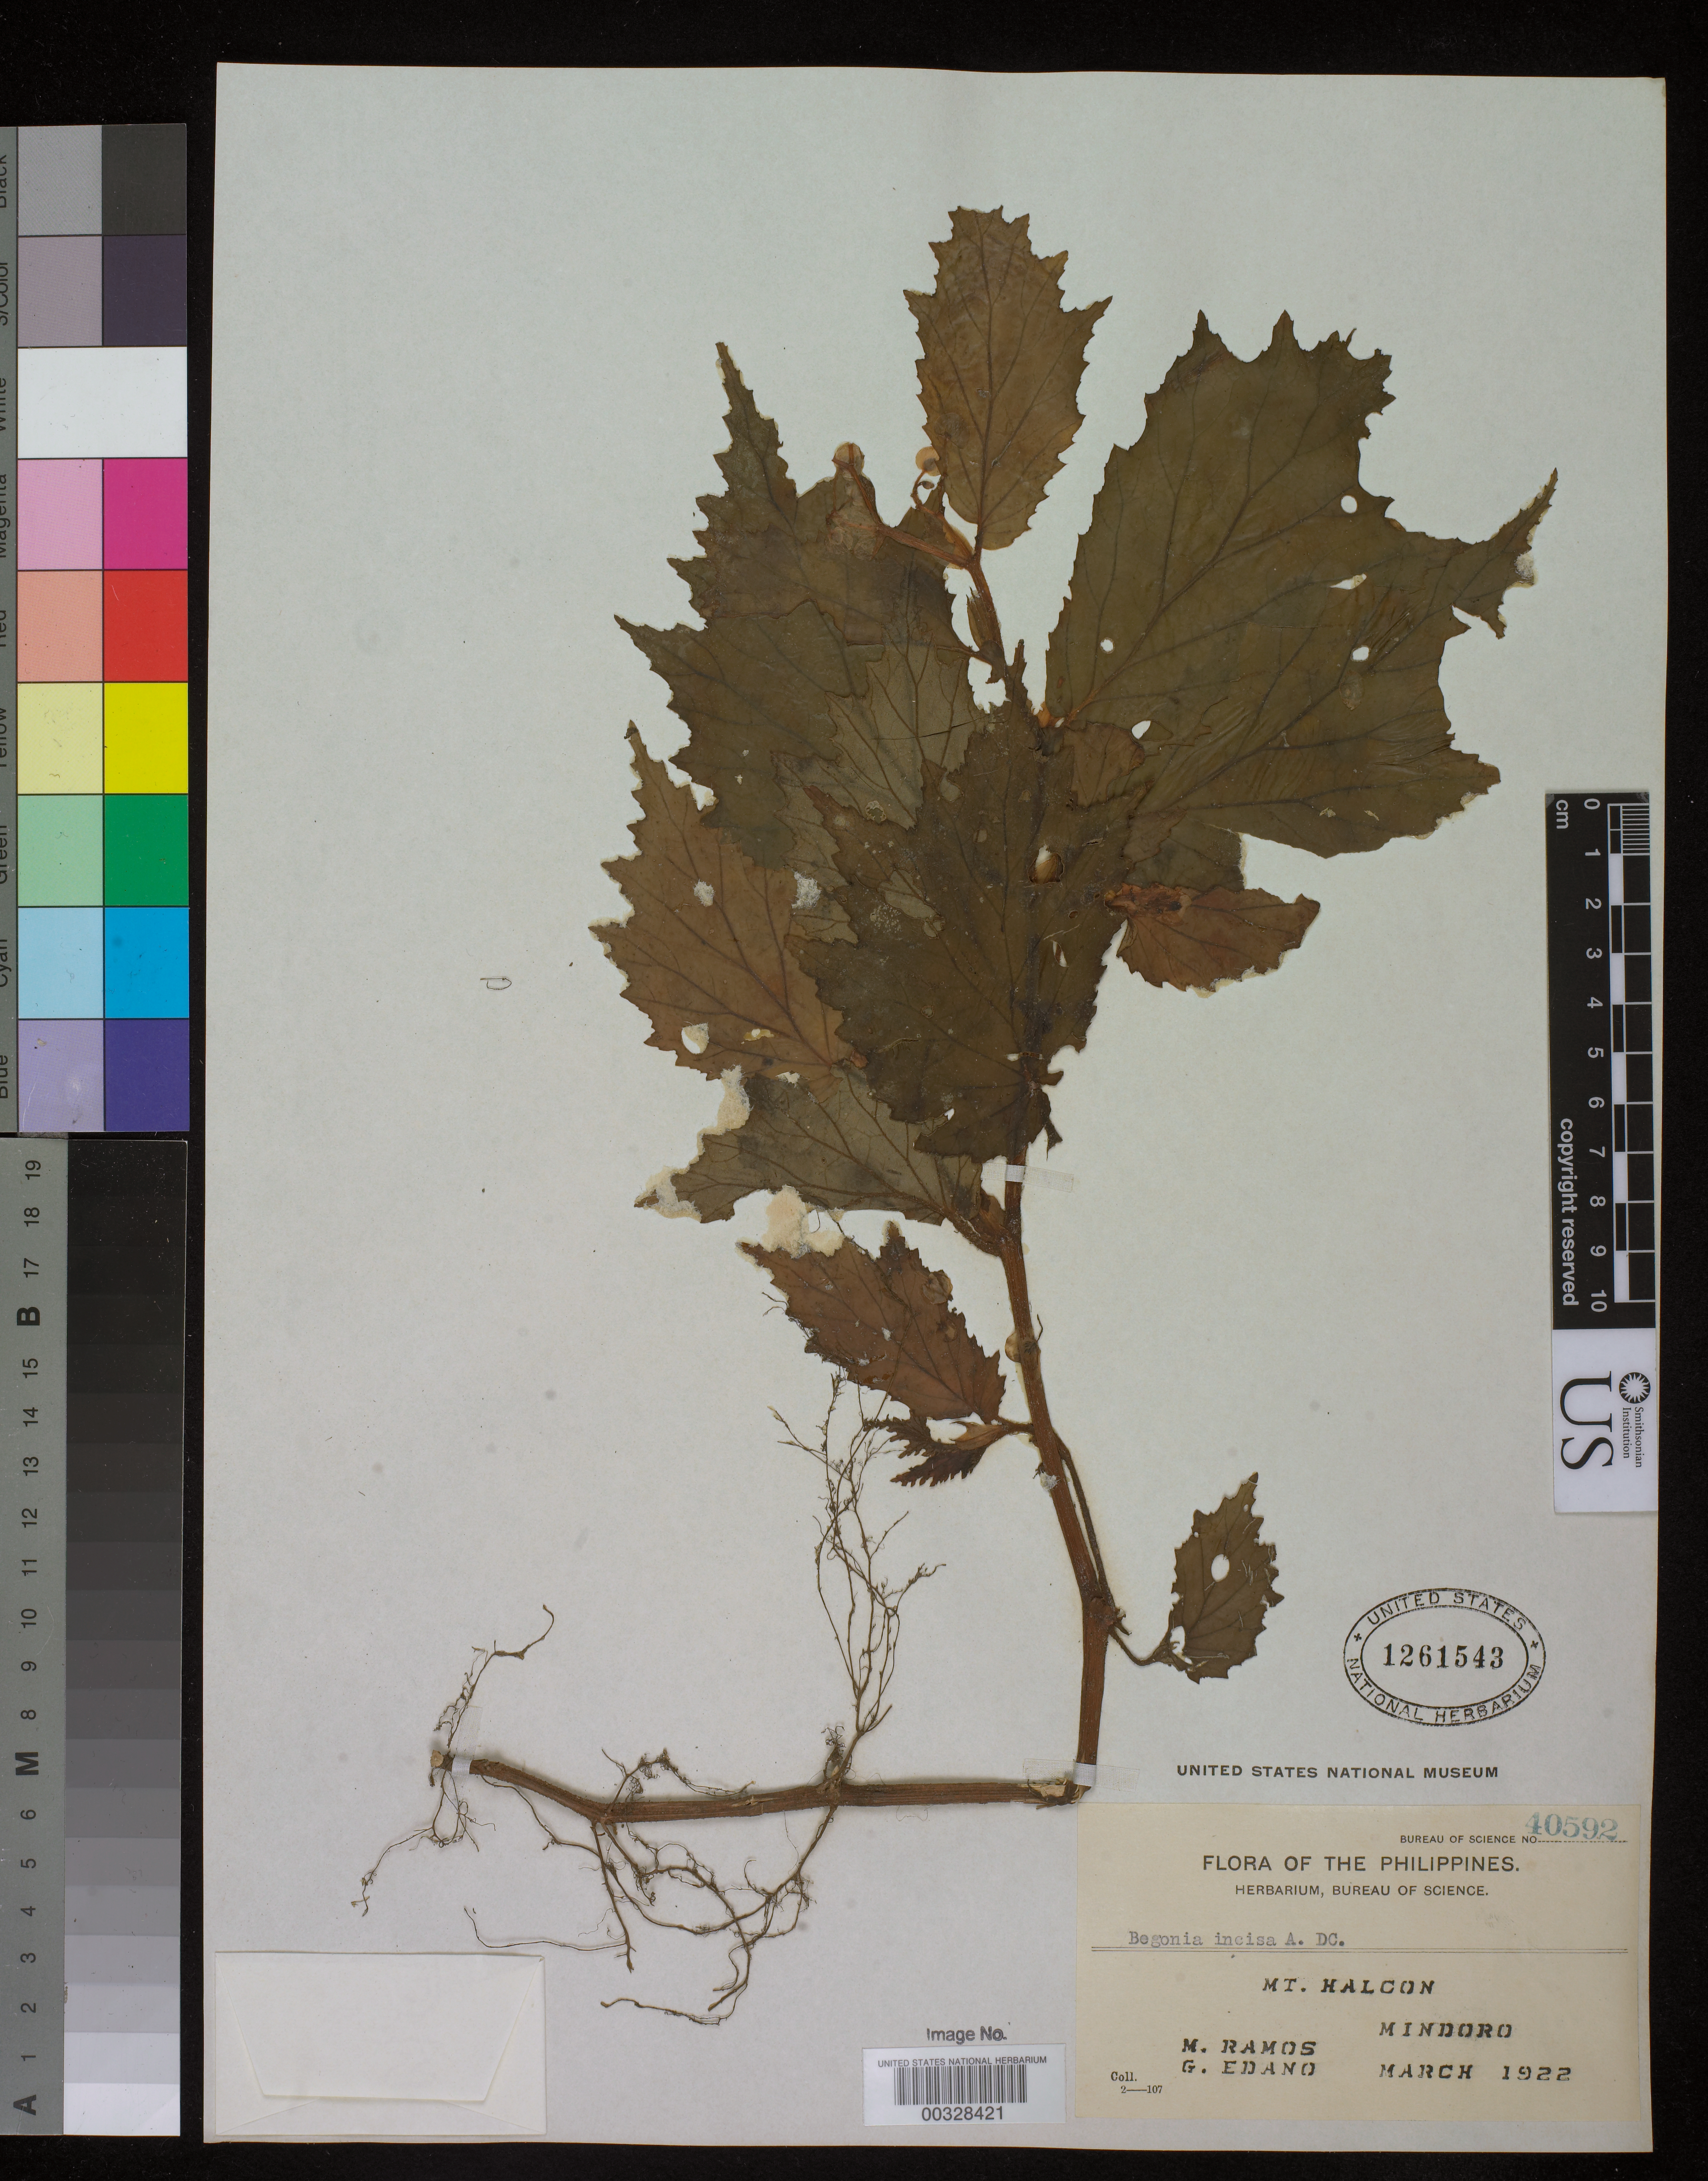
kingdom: Plantae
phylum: Tracheophyta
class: Magnoliopsida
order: Cucurbitales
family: Begoniaceae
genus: Begonia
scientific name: Begonia incisa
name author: A. DC.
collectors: M. Ramos & G. E. Edaño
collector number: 40592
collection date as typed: Mar 1922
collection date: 1922-03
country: Philippines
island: Mindoro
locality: Mt. halcon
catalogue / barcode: US 1261543